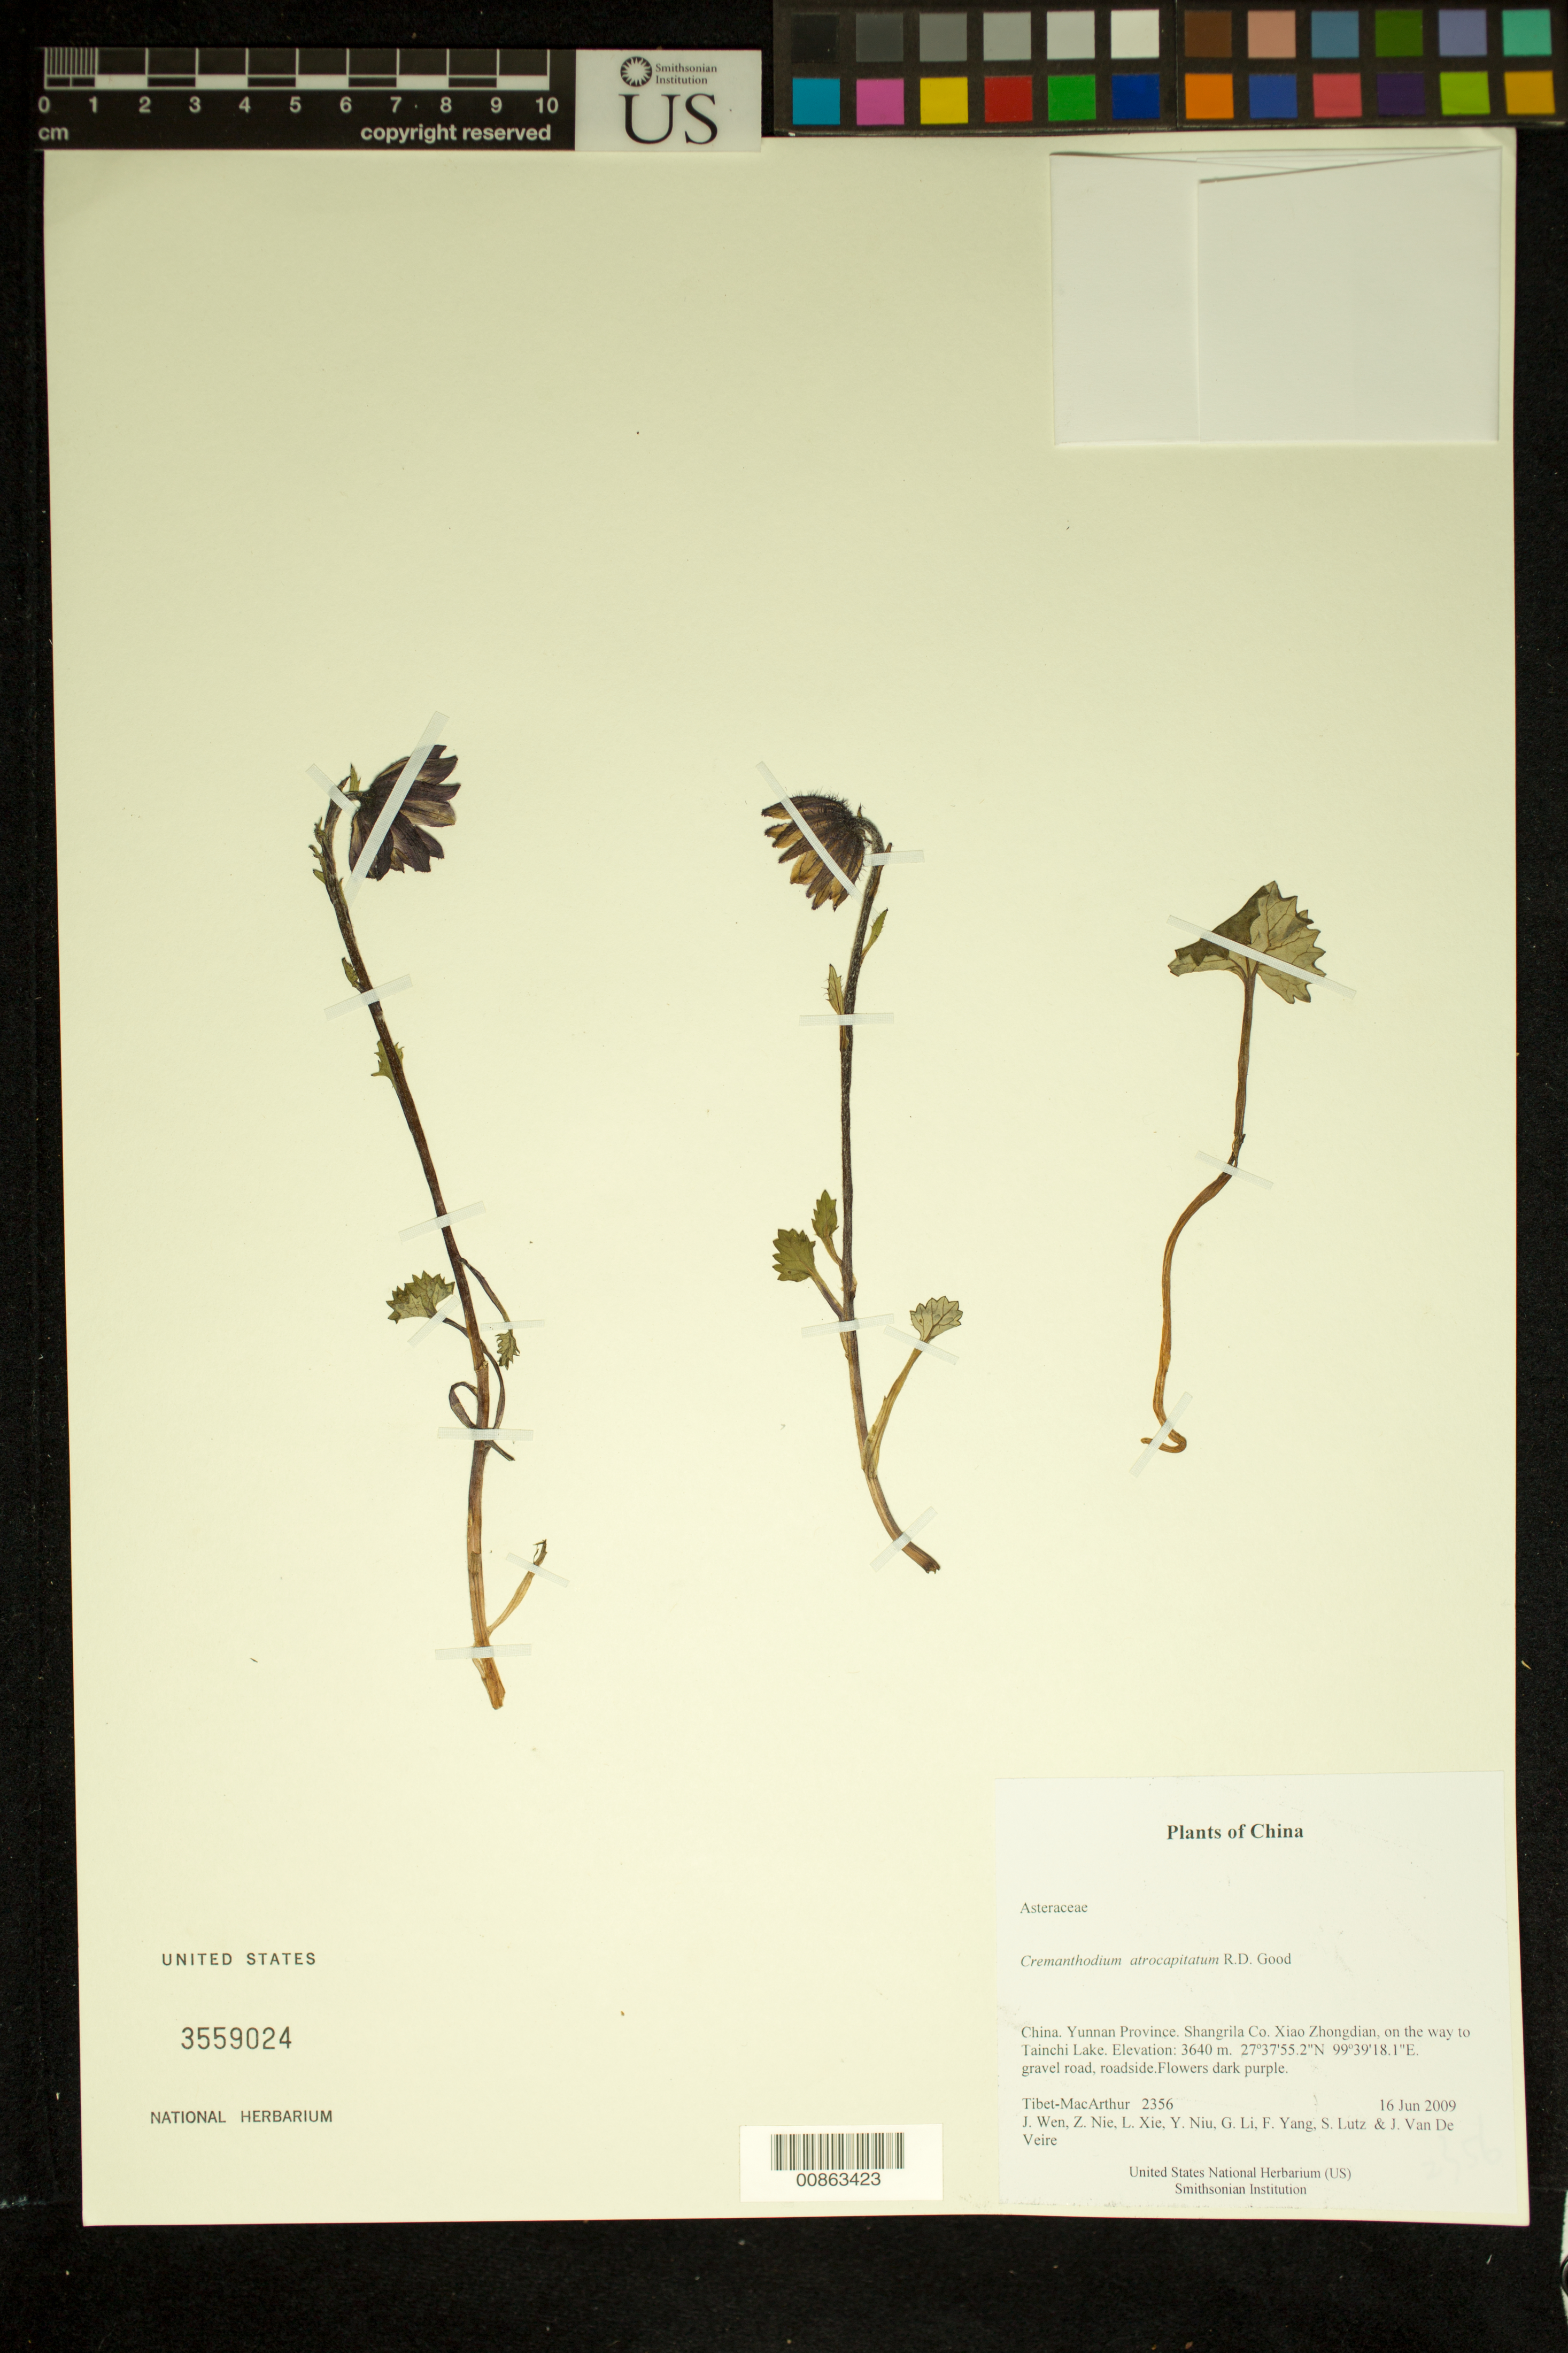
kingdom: Plantae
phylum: Tracheophyta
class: Magnoliopsida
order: Asterales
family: Asteraceae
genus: Cremanthodium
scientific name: Cremanthodium atrocapitatum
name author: R.D. Good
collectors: Tibet-MacArthur, J. Wen, Z. Nie, L. Xie, Y. Niu, G. Li, F. Yang, S. Lutz & J. Van De Veire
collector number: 2356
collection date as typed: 16 Jun 2009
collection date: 2009-06-16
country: China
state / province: Yunnan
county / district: Shangrila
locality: Xiao Zhongdian, on the way to Tainchi Lake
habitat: gravel road, roadside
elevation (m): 3640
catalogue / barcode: US 3559024